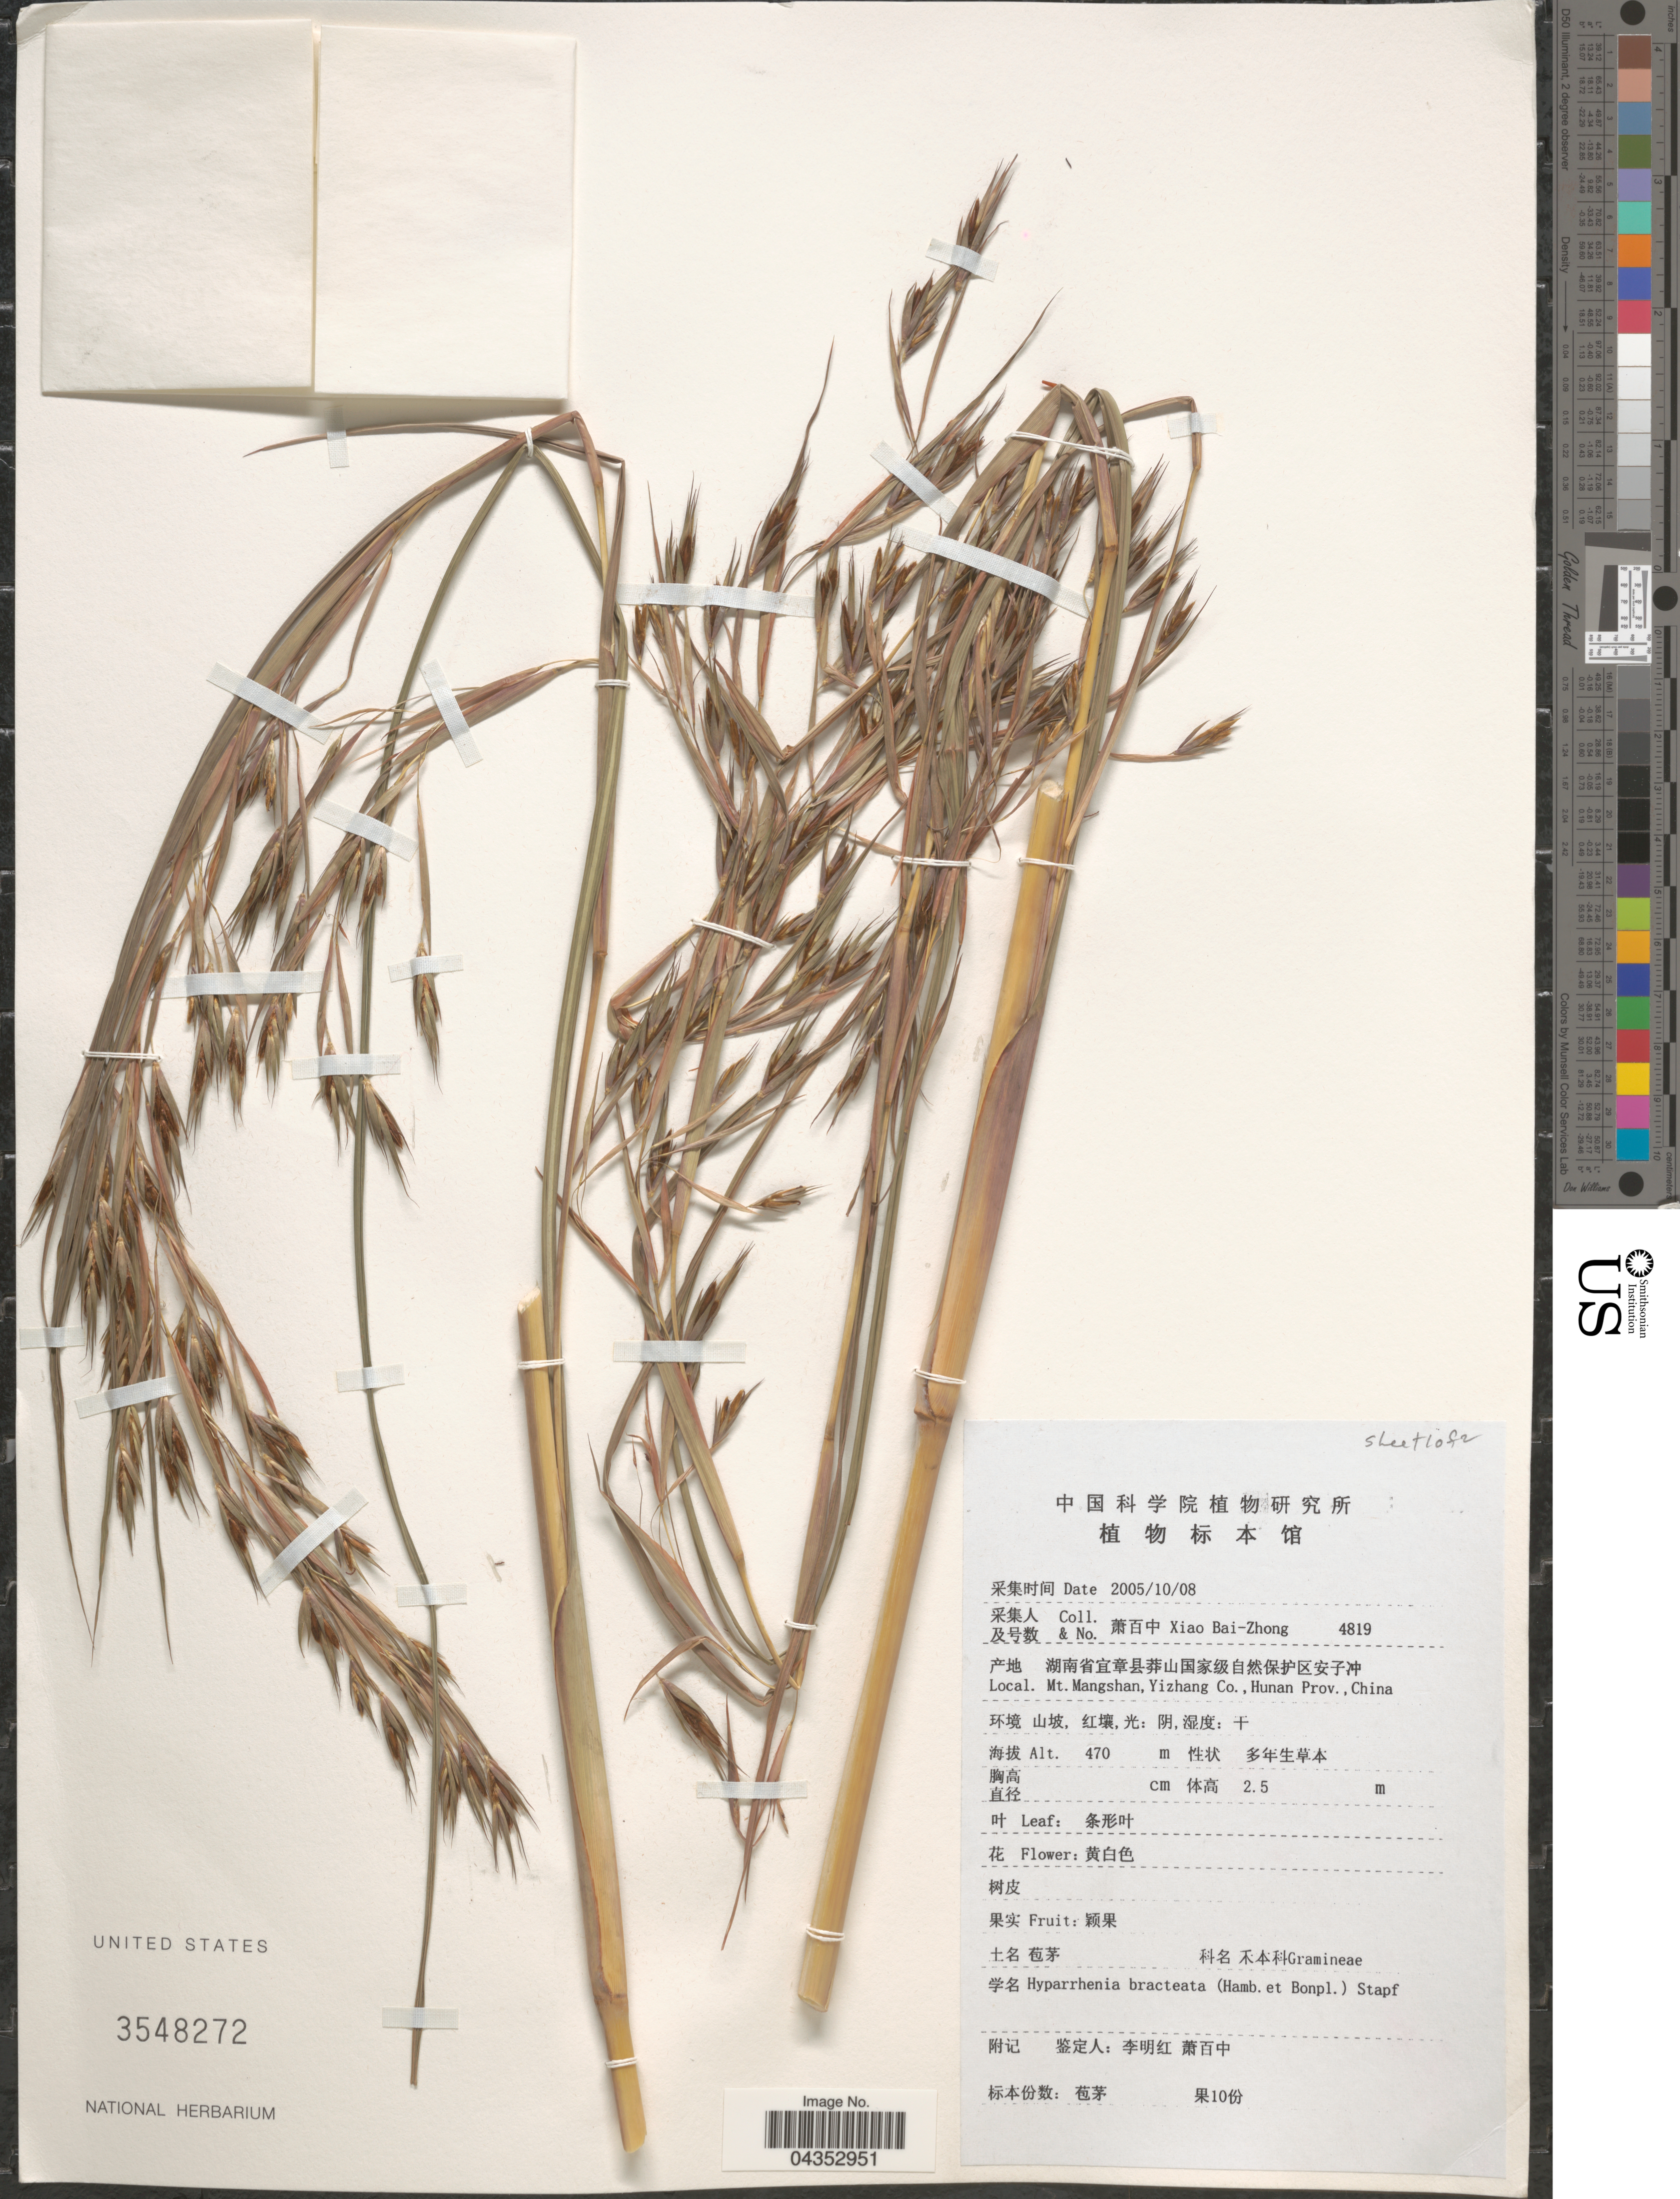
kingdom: Plantae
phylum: Tracheophyta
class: Liliopsida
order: Poales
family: Poaceae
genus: Hyparrhenia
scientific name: Hyparrhenia bracteata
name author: (Humb. & Bonpl.) Stapf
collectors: B. Z. Xiao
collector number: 4819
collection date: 2005-10-08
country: China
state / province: Hunan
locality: Mt. Mangshan, Yizhang Co.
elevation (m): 470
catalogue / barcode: US 3548272